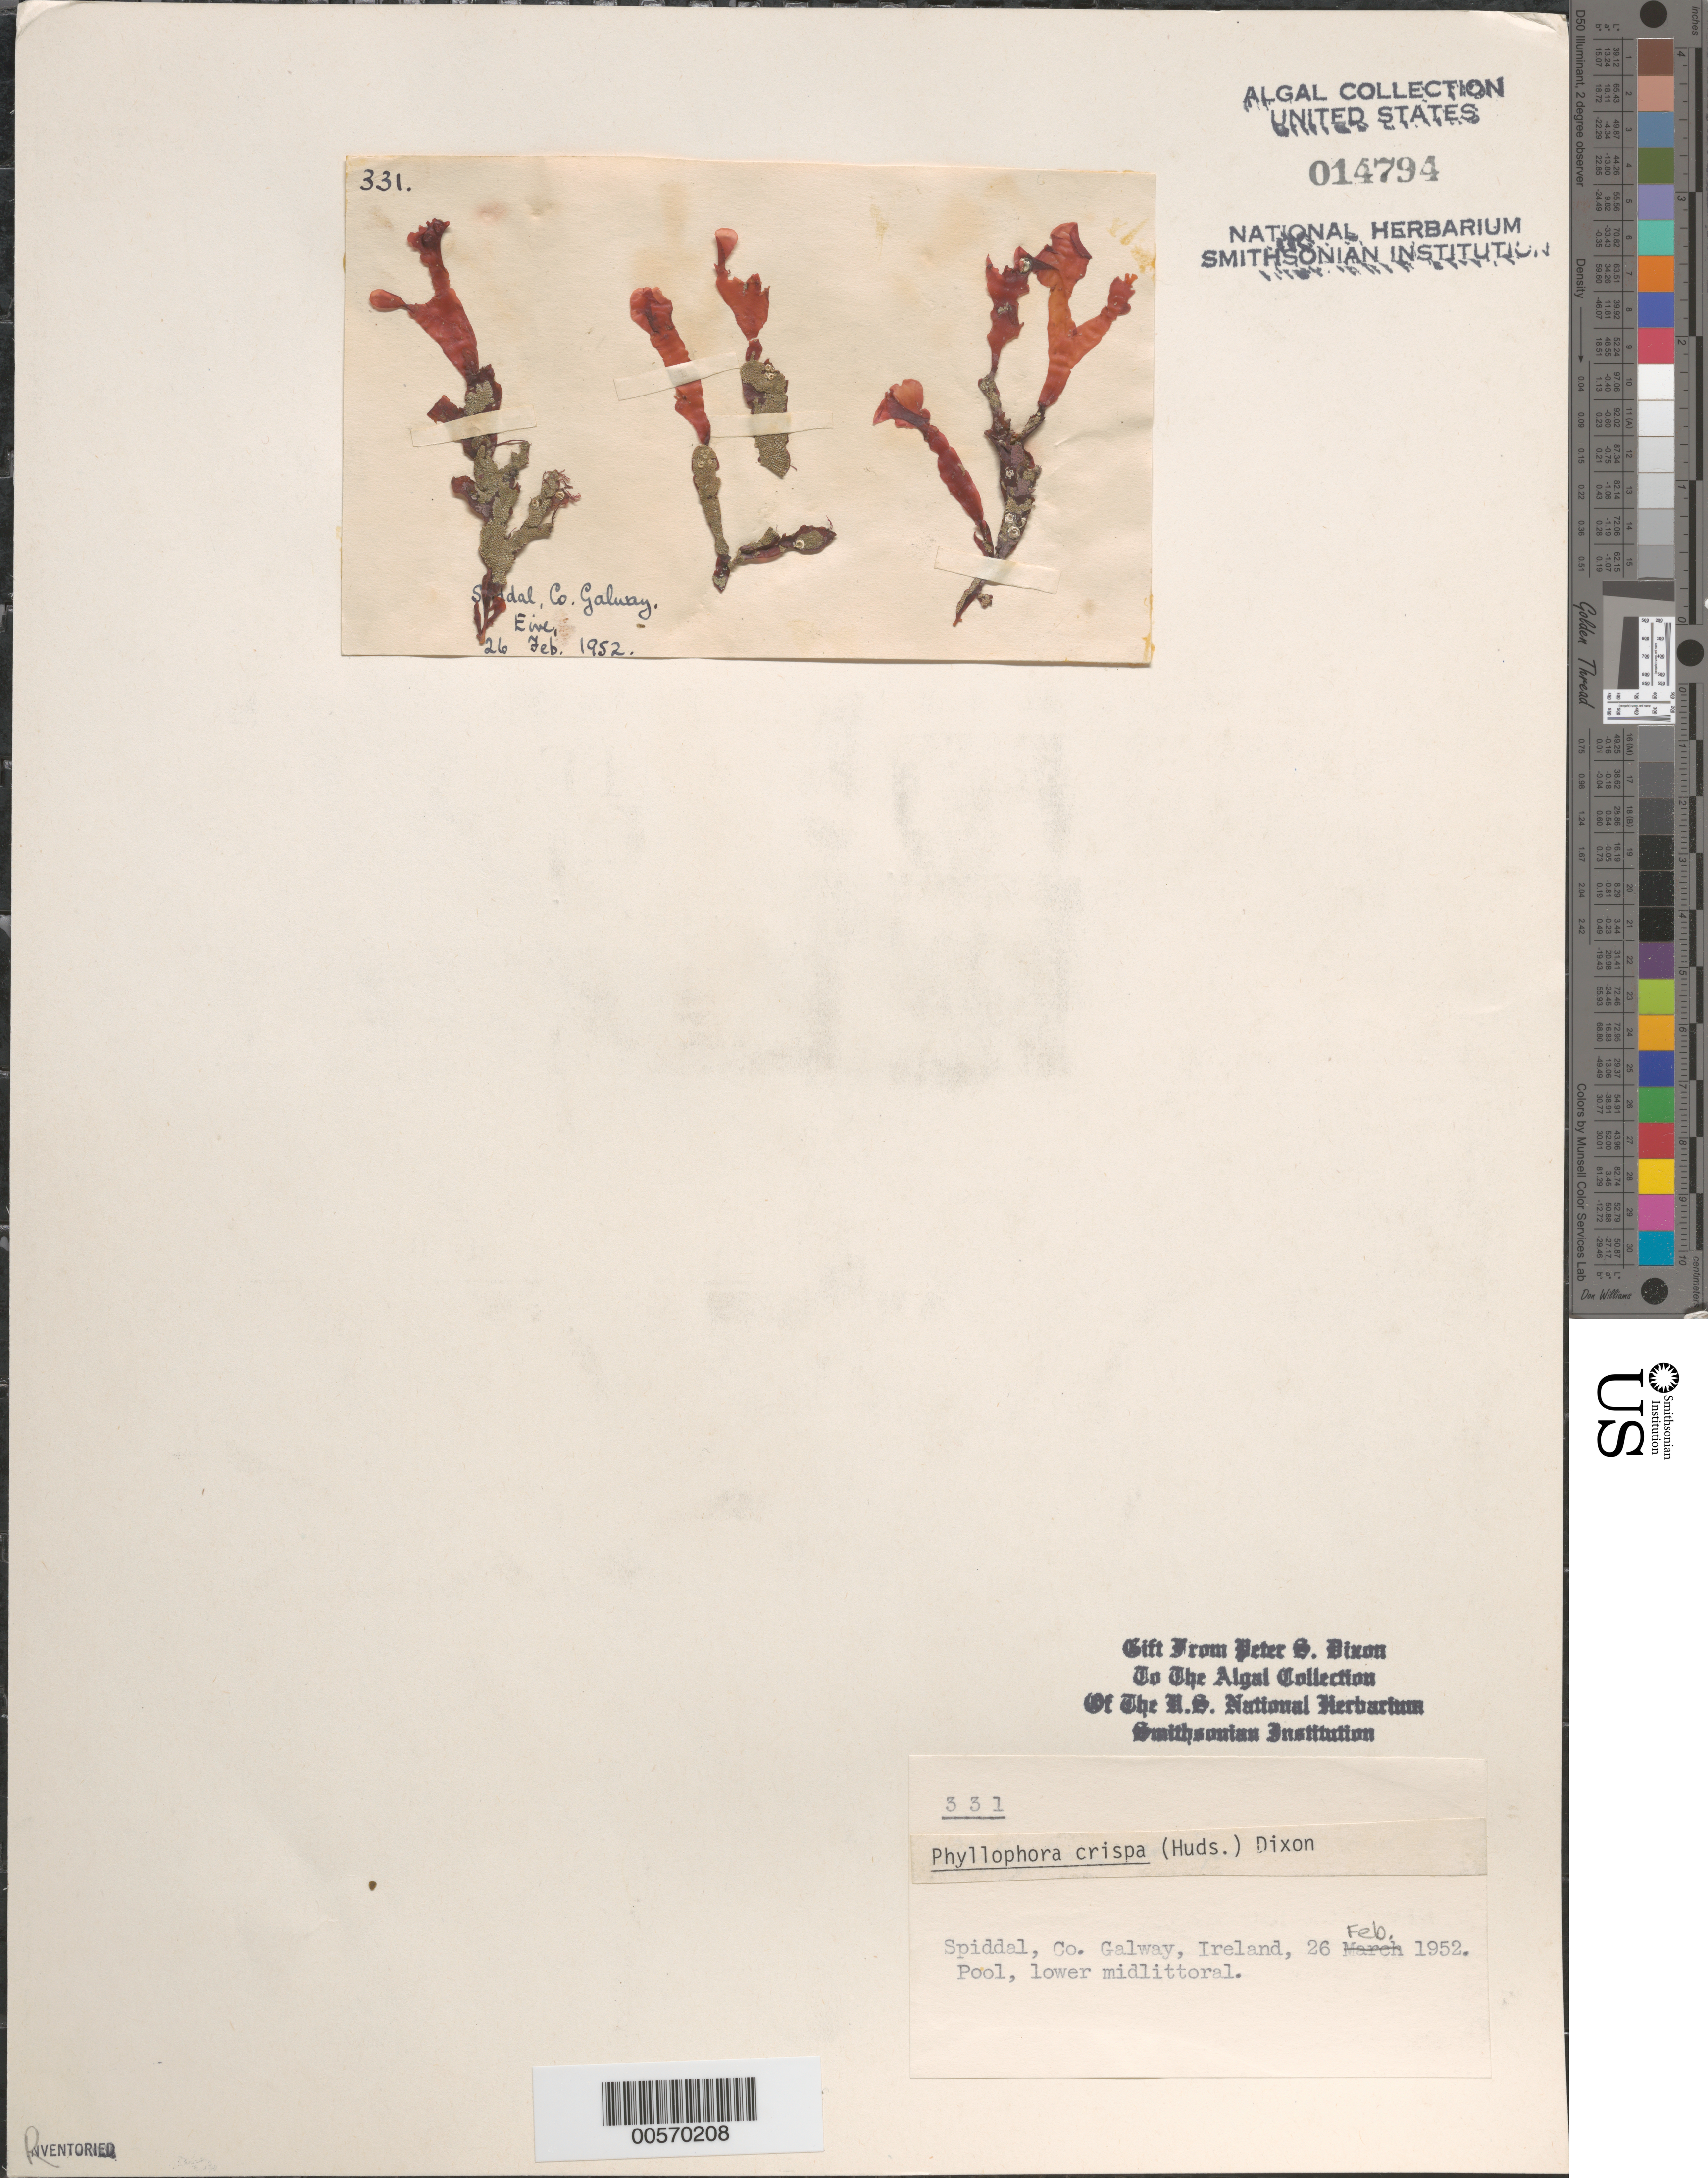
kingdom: Plantae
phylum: Rhodophyta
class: Florideophyceae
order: Gigartinales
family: Phyllophoraceae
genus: Phyllophora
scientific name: Phyllophora crispa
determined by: Dixon, P. S.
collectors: P. S. Dixon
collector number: PSD 331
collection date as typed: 26 Feb 1952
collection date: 1952-02-26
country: Ireland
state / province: Connaught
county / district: Galway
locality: Spiddal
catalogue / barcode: US 14794